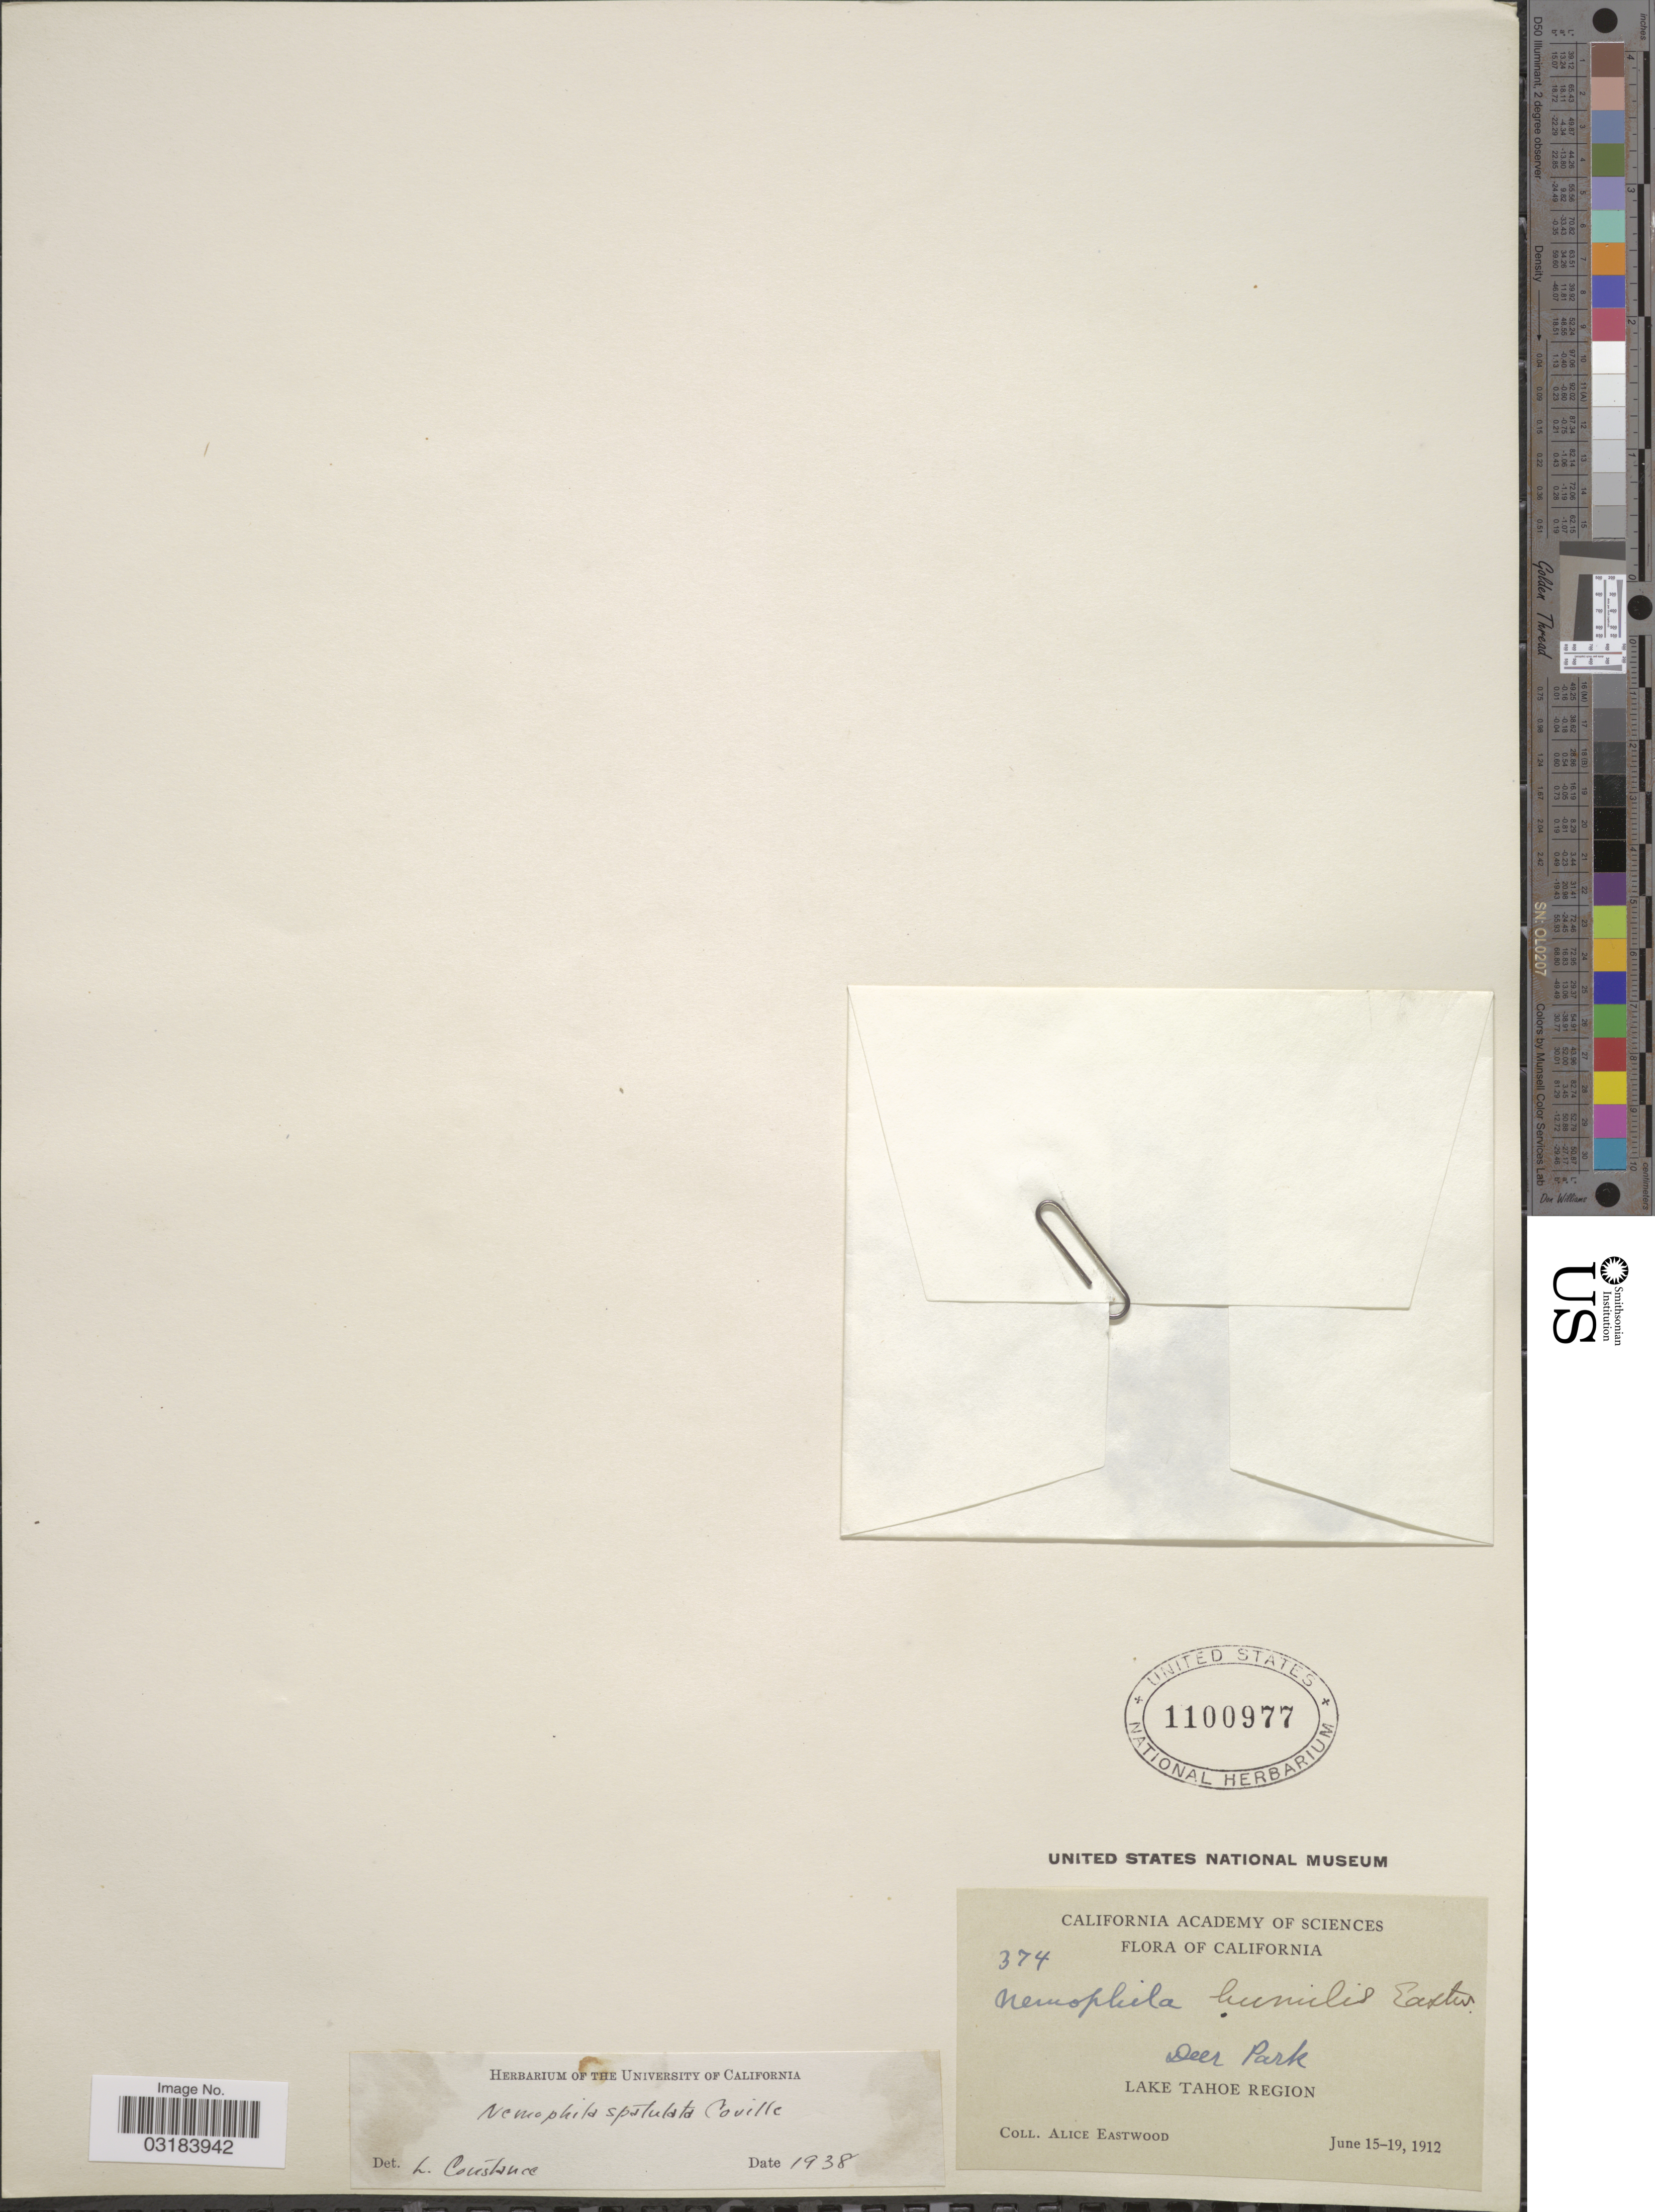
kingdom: Plantae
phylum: Tracheophyta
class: Magnoliopsida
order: Boraginales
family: Hydrophyllaceae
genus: Nemophila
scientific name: Nemophila spatulata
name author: Coville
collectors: A. Eastwood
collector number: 374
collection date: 1912-06-15/1912-06-19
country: United States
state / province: California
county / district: Sierra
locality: Deer Park, Lake Tahoe Region.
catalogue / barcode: US 1100977